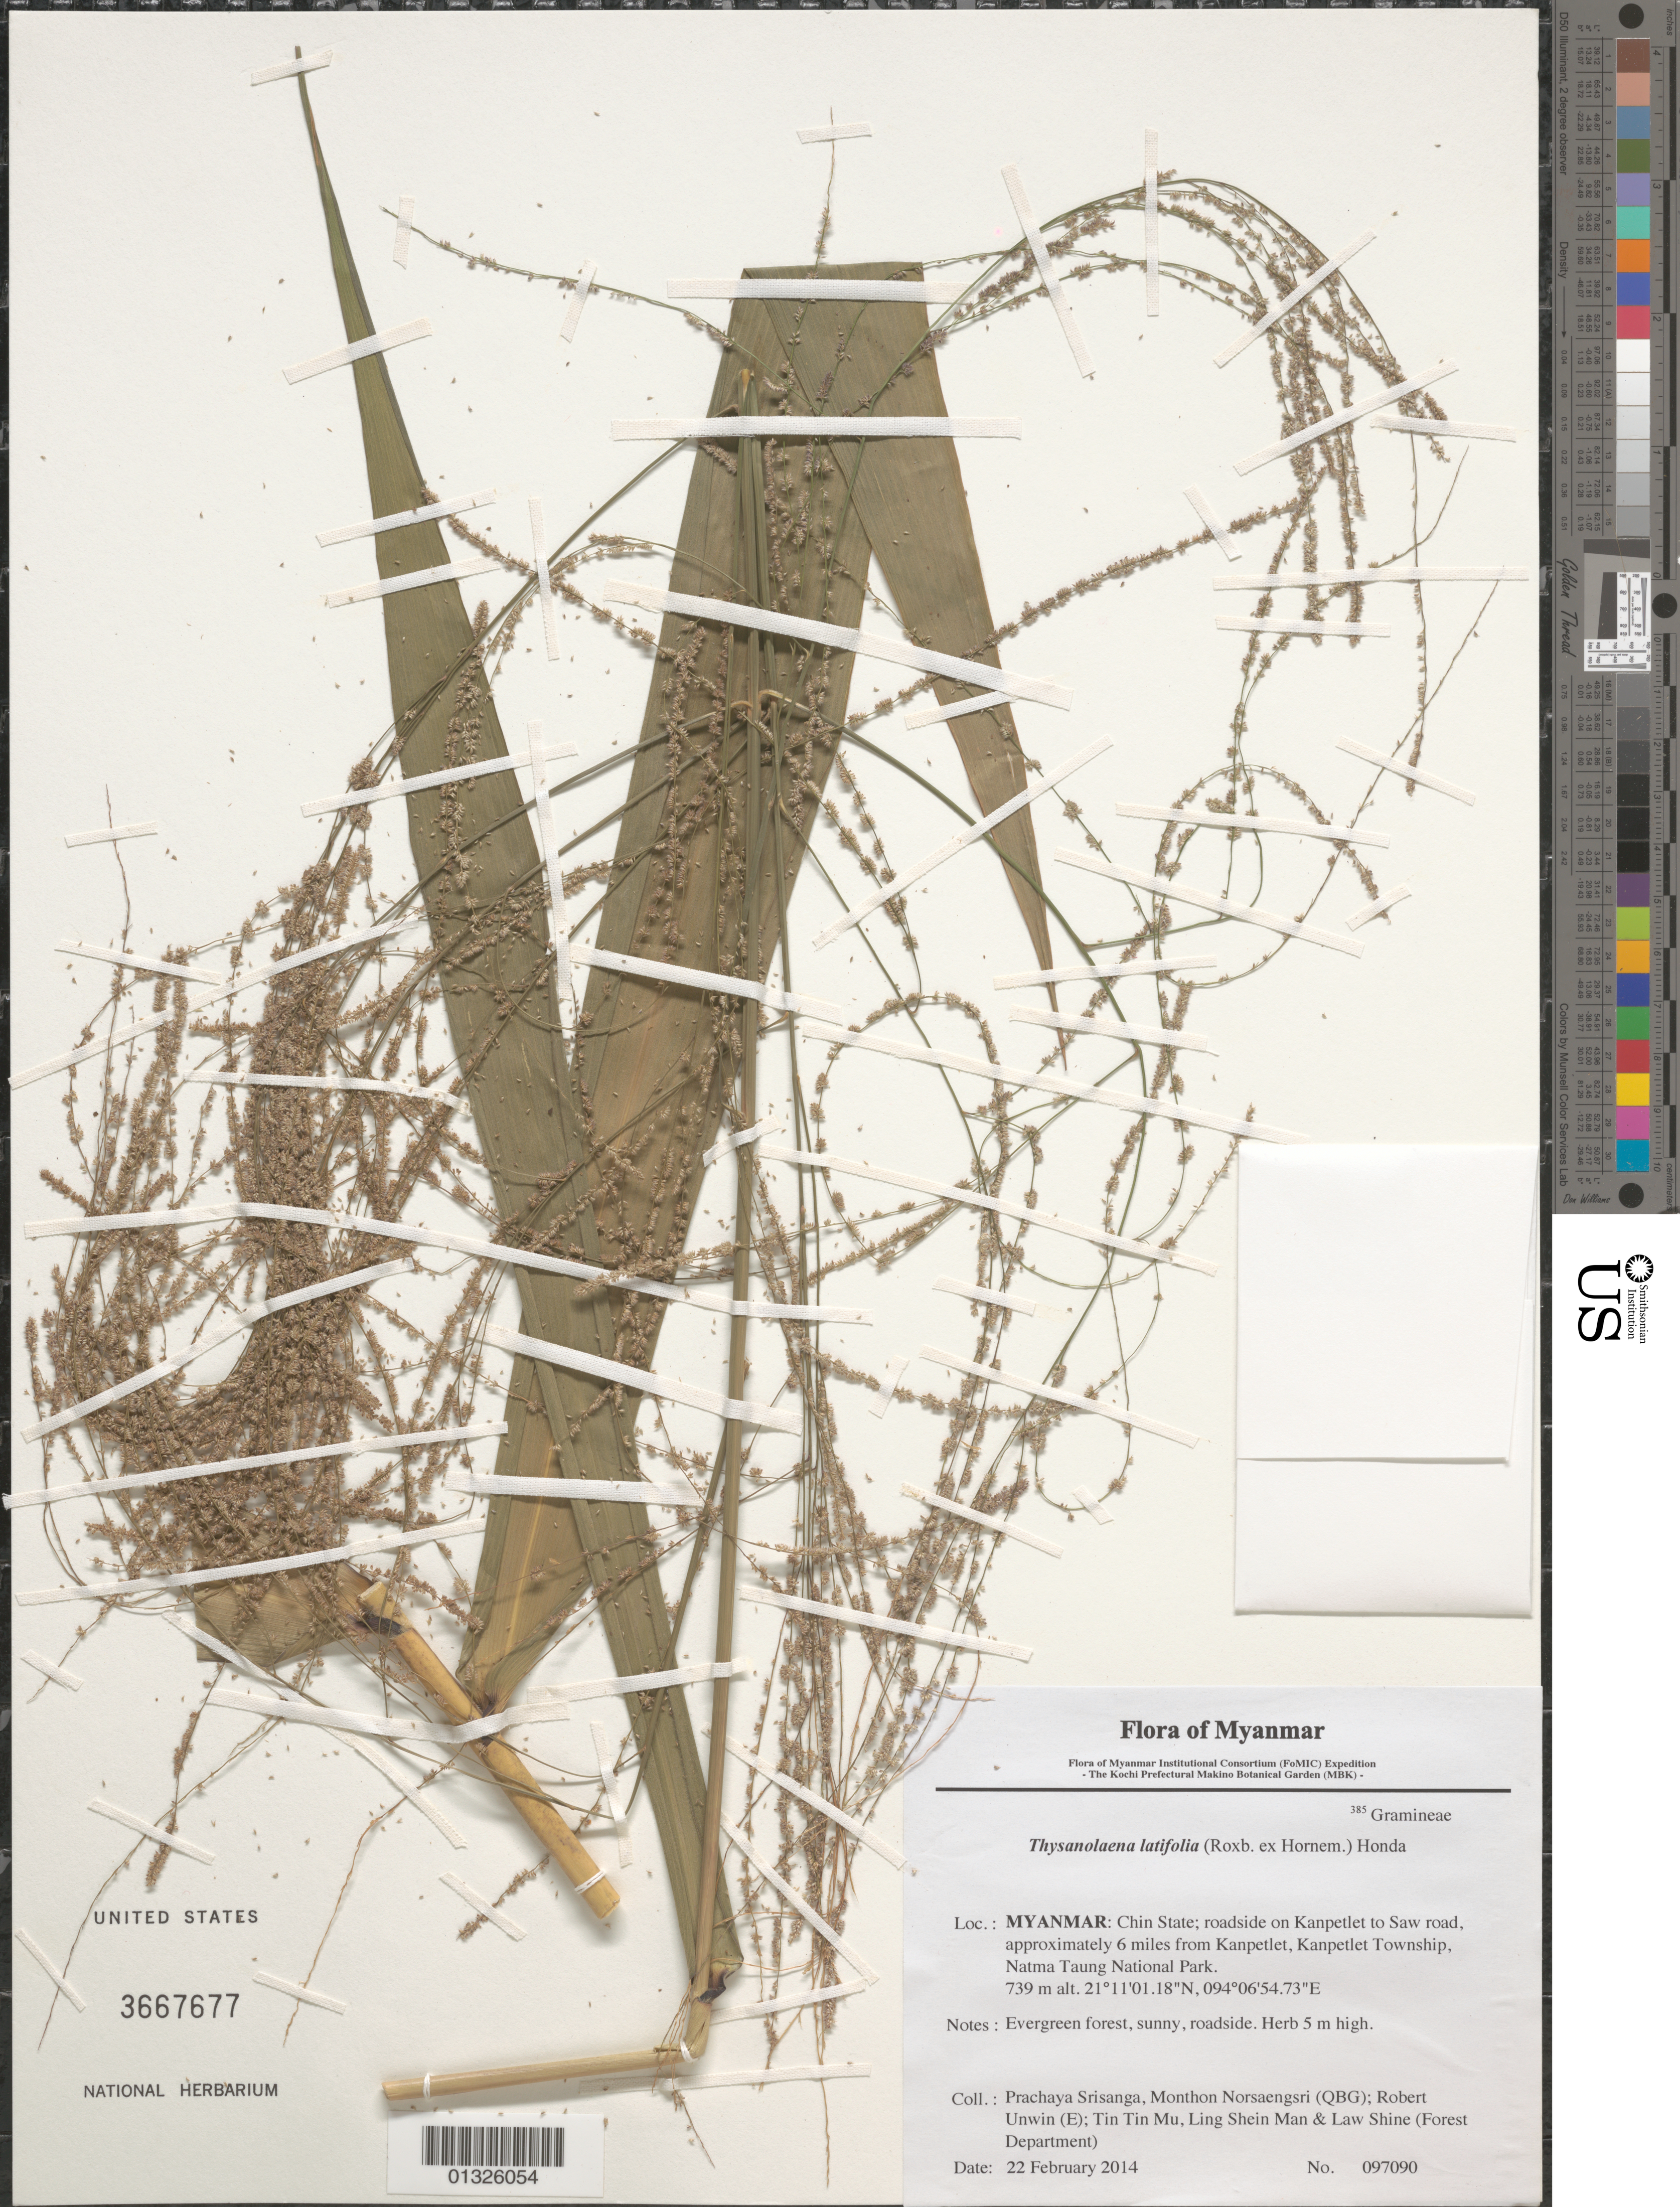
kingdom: Plantae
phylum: Tracheophyta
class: Liliopsida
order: Poales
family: Poaceae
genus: Thysanolaena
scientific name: Thysanolaena latifolia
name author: (Roxb. ex Hornem.) Honda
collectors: P. Srisanga, M. Norsaengsri, R. Unwin, Tin Tin Mu, Ling Shein Man & L. Shine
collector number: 97090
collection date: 2014-02-22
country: Myanmar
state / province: Chin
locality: Roadside on Kanpetlet to Saw road, approximately 6 miles from Kanpetlet, Kanpetlet Township, Natma Taung National Park.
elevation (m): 739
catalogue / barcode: US 3667677